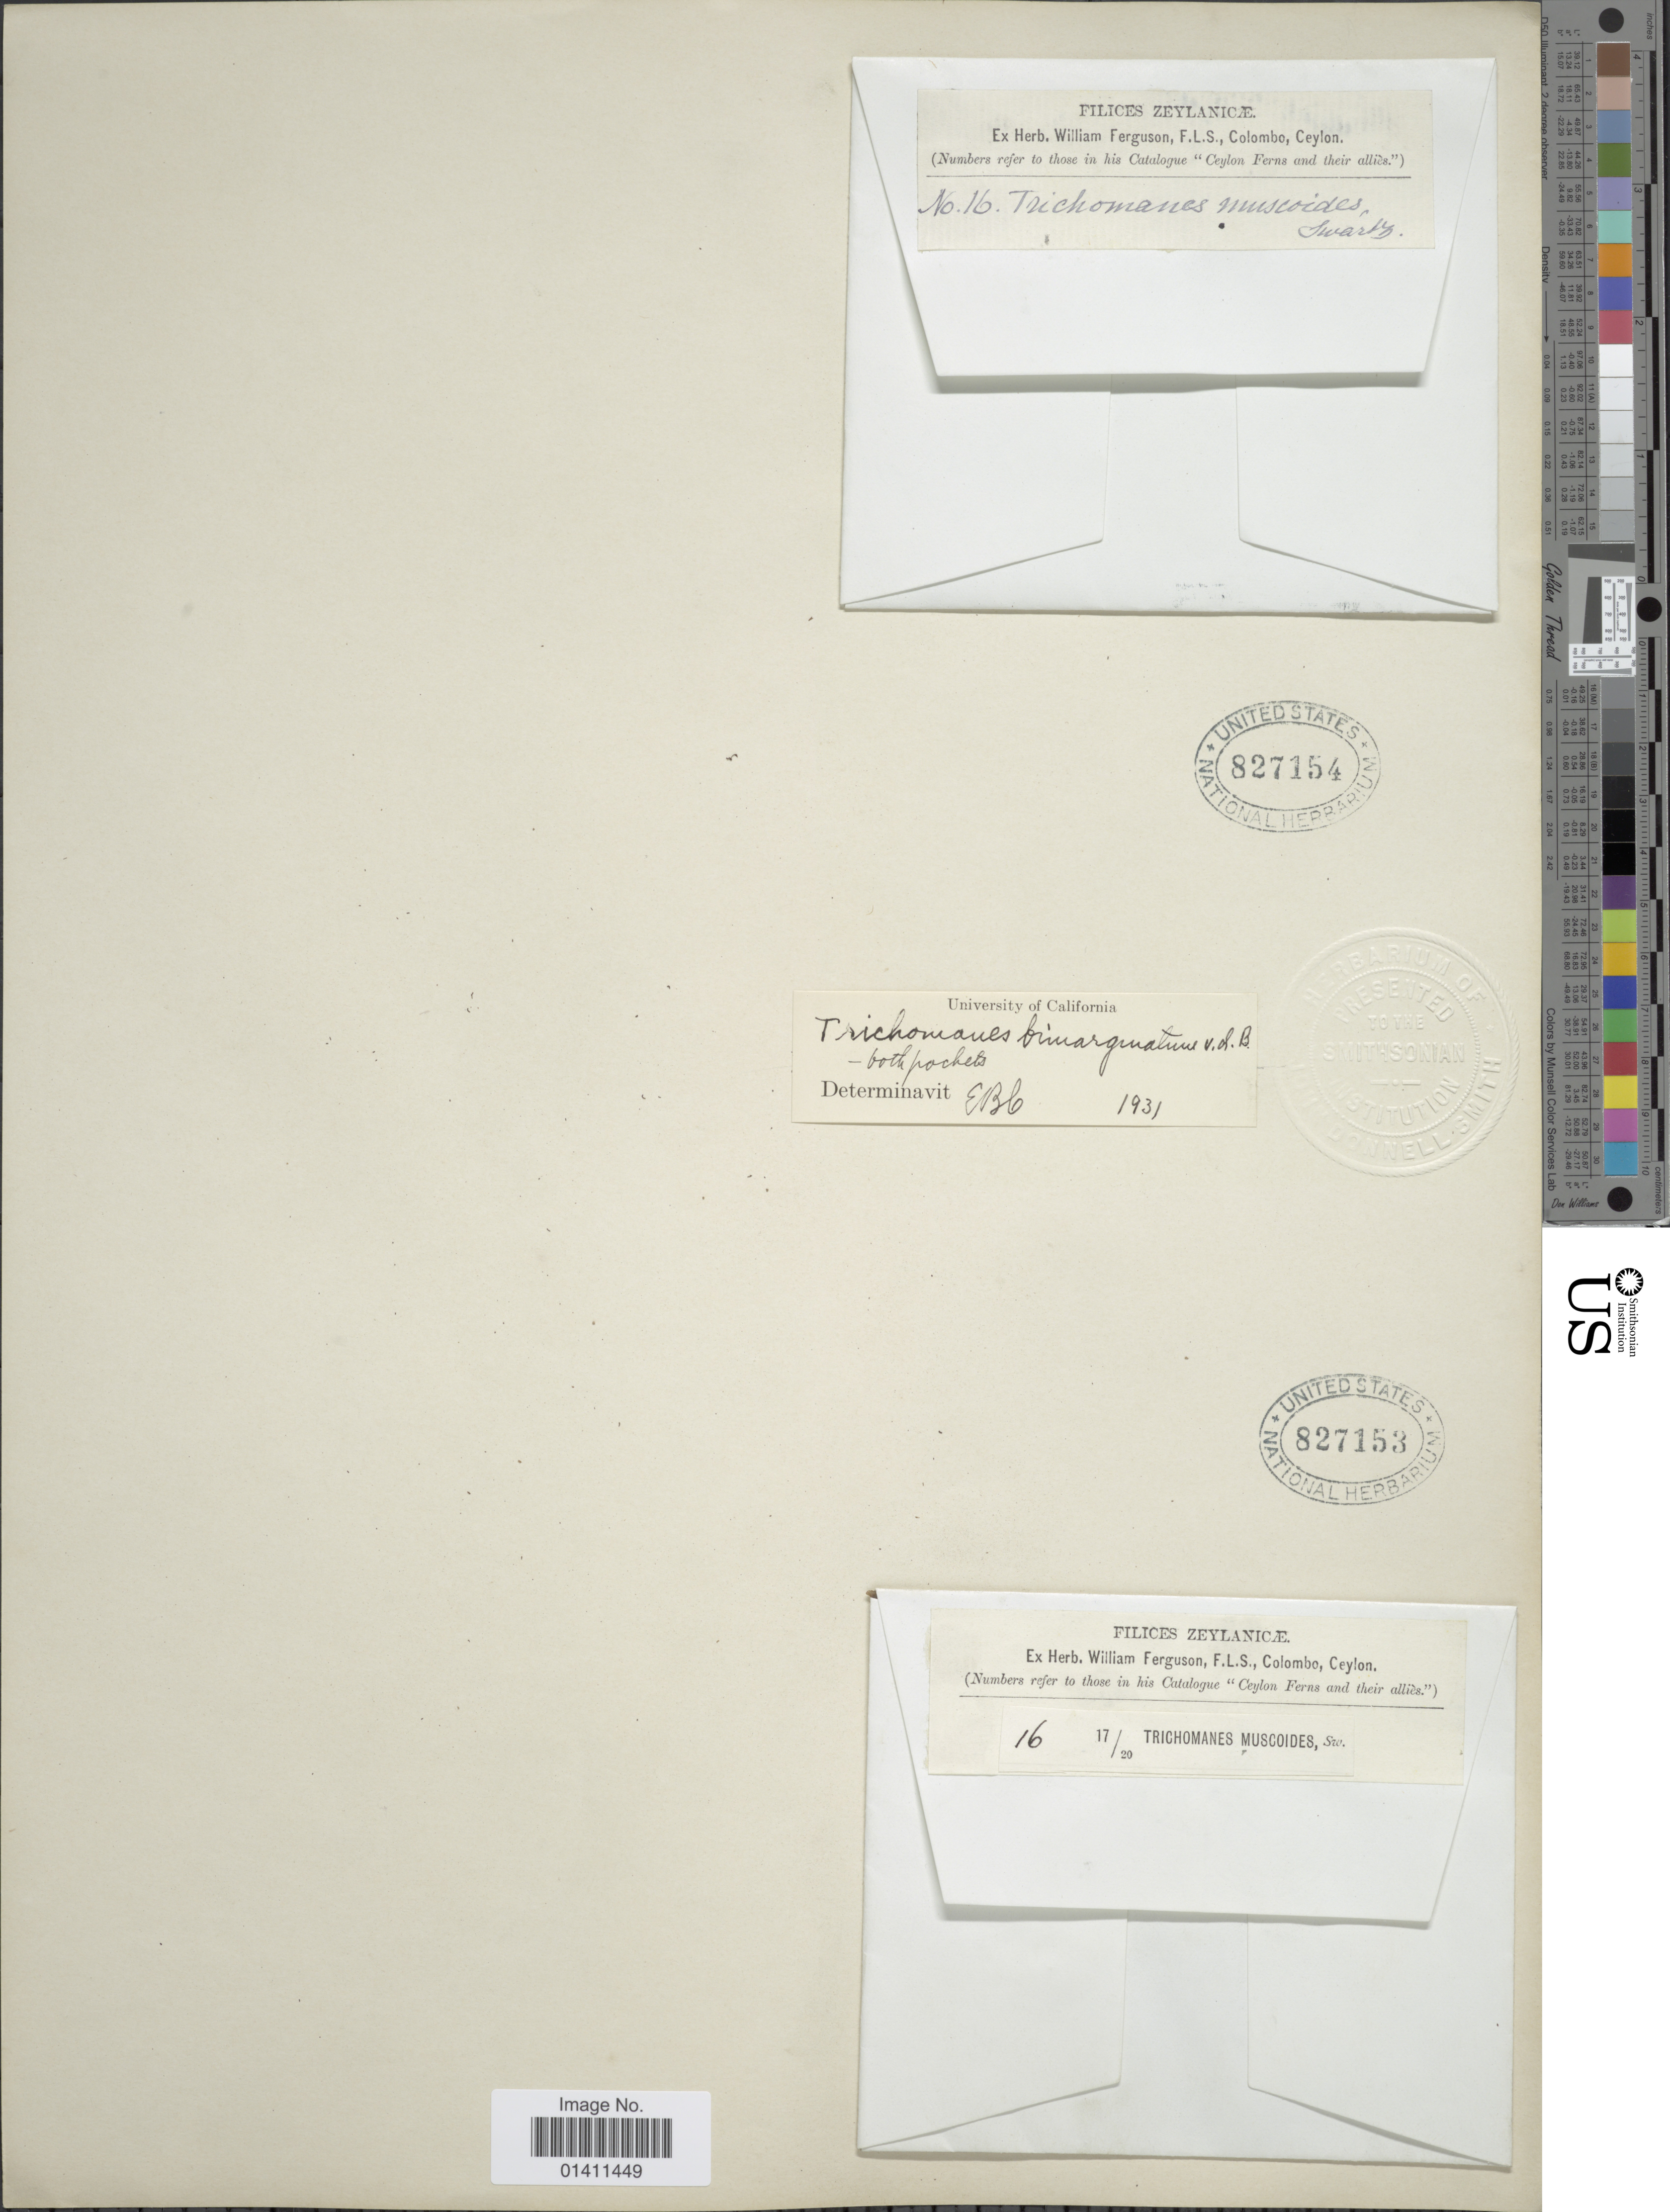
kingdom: Plantae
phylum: Tracheophyta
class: Polypodiopsida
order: Hymenophyllales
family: Hymenophyllaceae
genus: Didymoglossum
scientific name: Didymoglossum bimarginatum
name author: (Bosch) Ebihara & K. Iwats.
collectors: ex herb. W. Ferguson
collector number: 16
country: Sri Lanka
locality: Zeylanicae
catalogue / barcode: US 827154-2